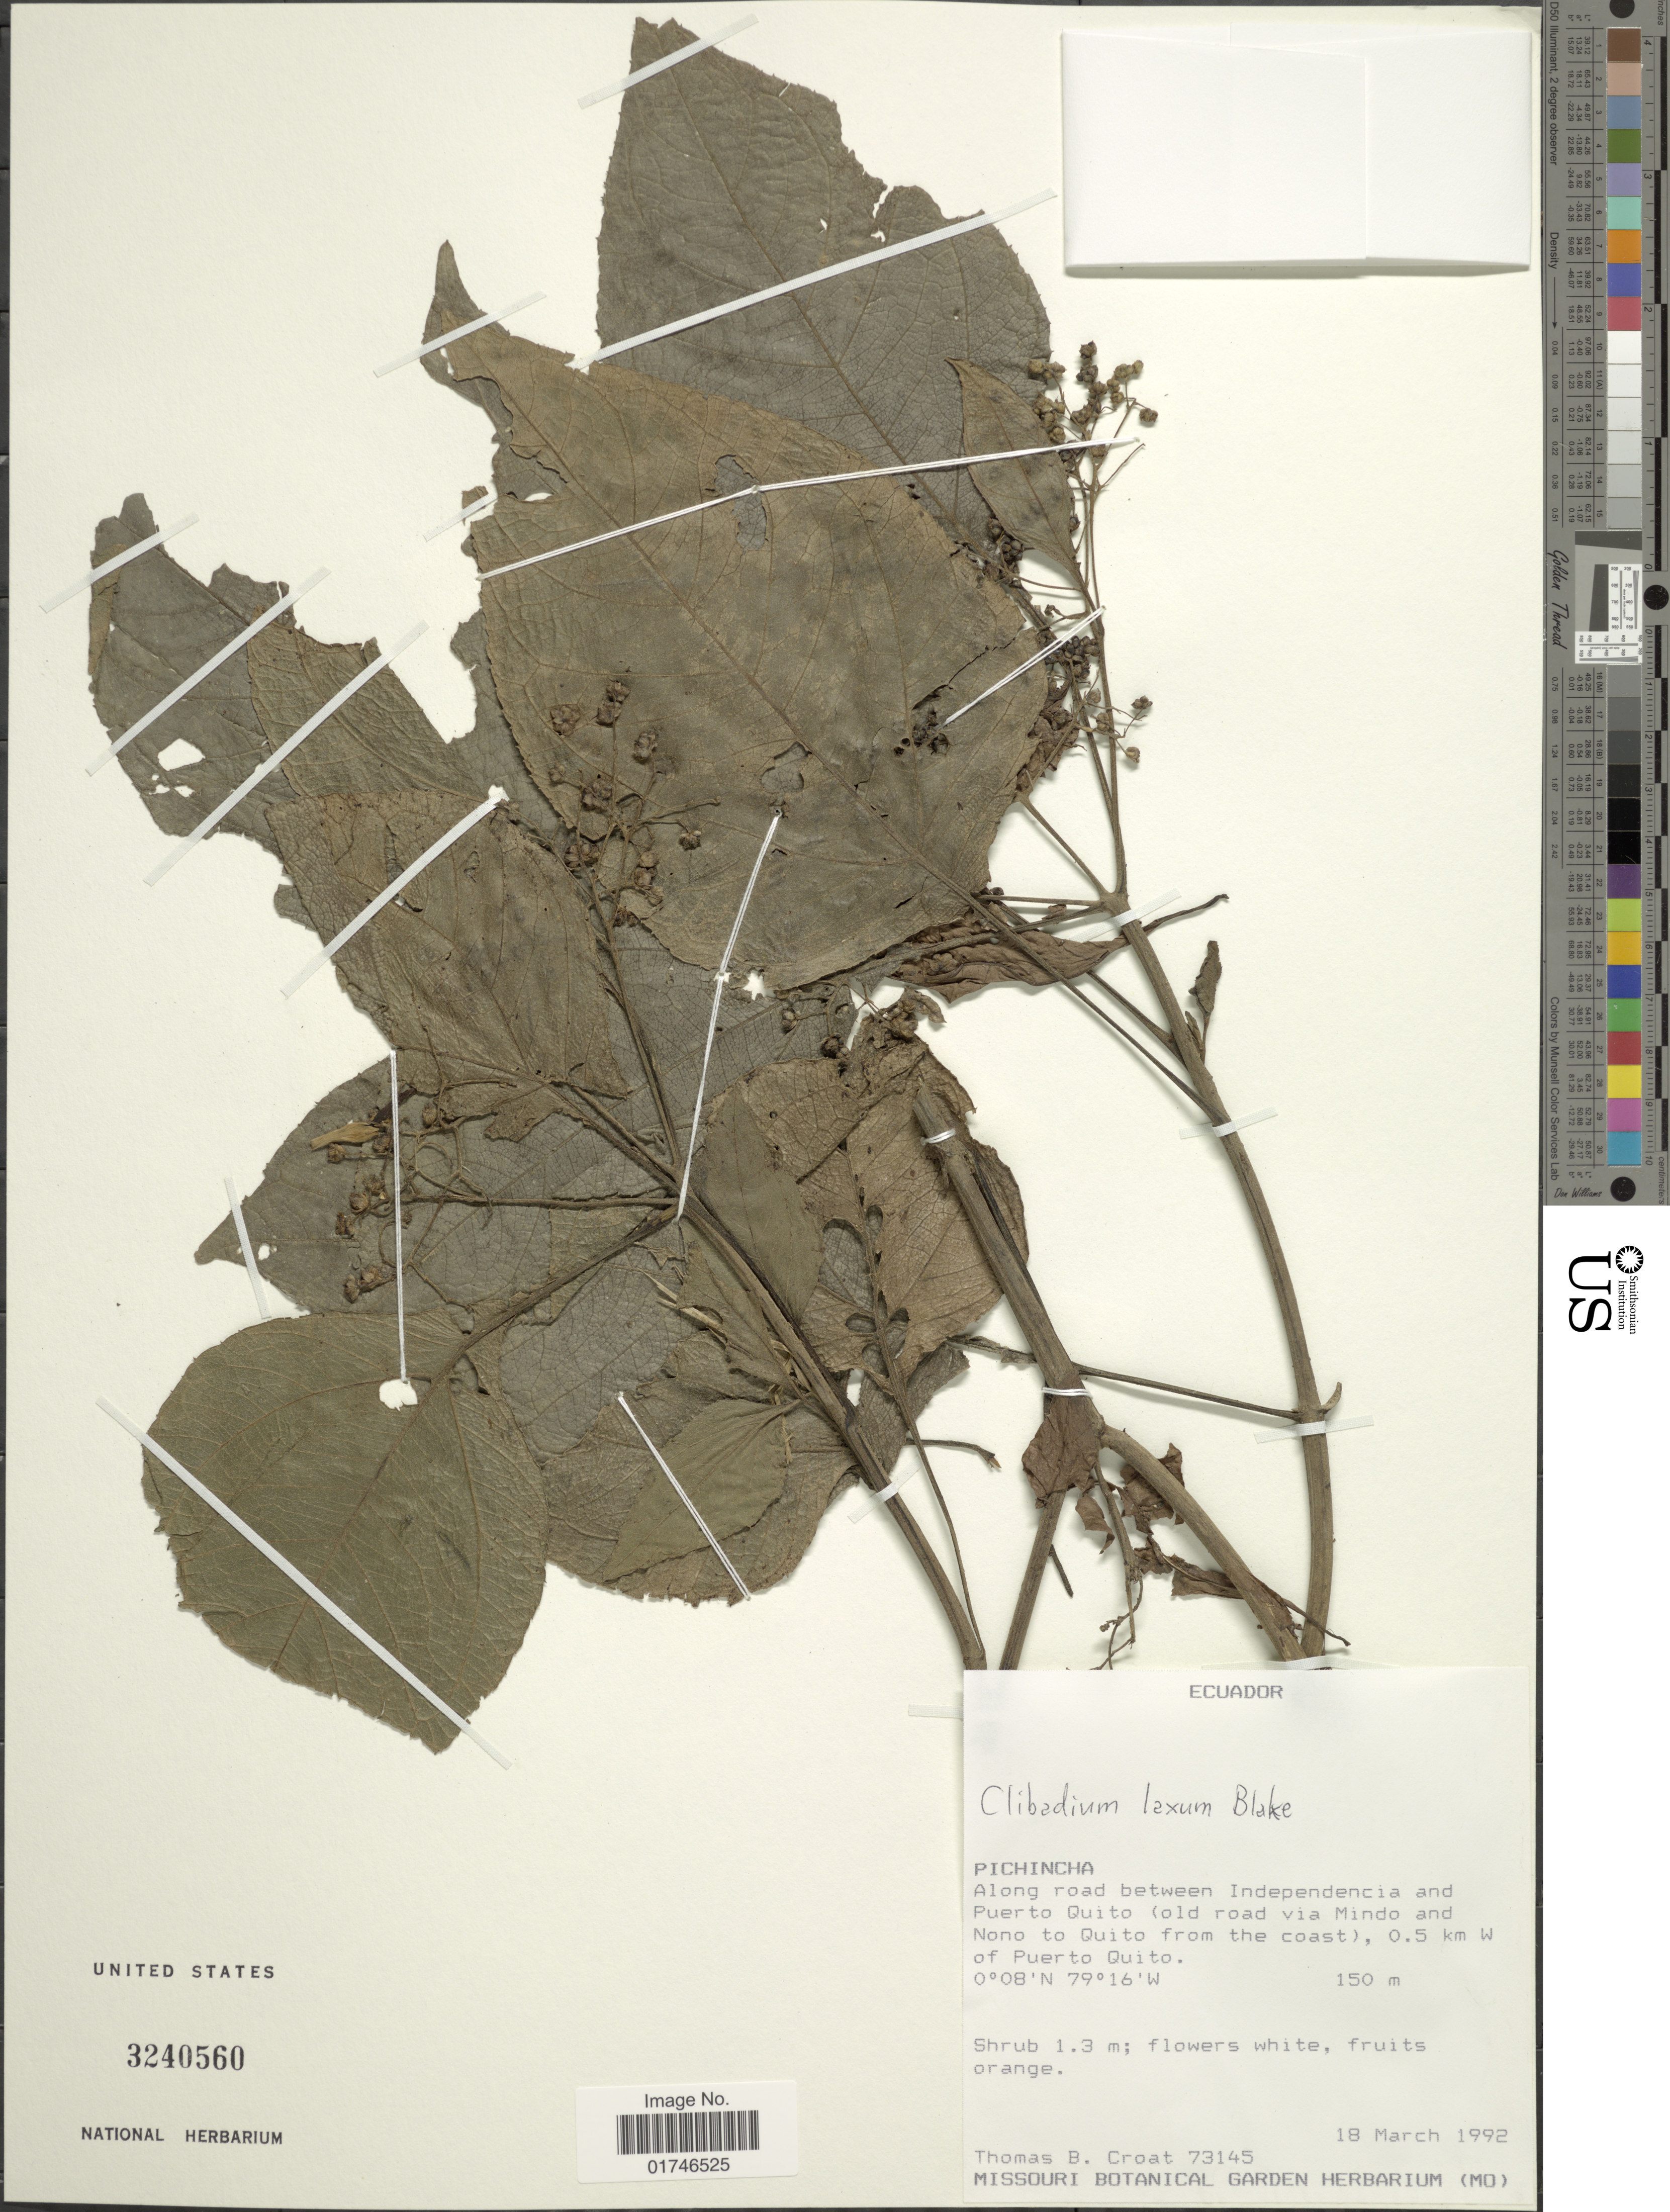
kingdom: Plantae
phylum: Tracheophyta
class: Magnoliopsida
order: Asterales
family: Asteraceae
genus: Clibadium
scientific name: Clibadium laxum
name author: S.F. Blake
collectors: T. B. Croat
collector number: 73145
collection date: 1992-03-18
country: Ecuador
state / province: Pichincha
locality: Pichincha. Along road between Independencia and Puerto Quito (old road via Mindo and Nono to Quito from the coast), 0.5 km W of Puerto to Quito.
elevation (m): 150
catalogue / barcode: US 3240560